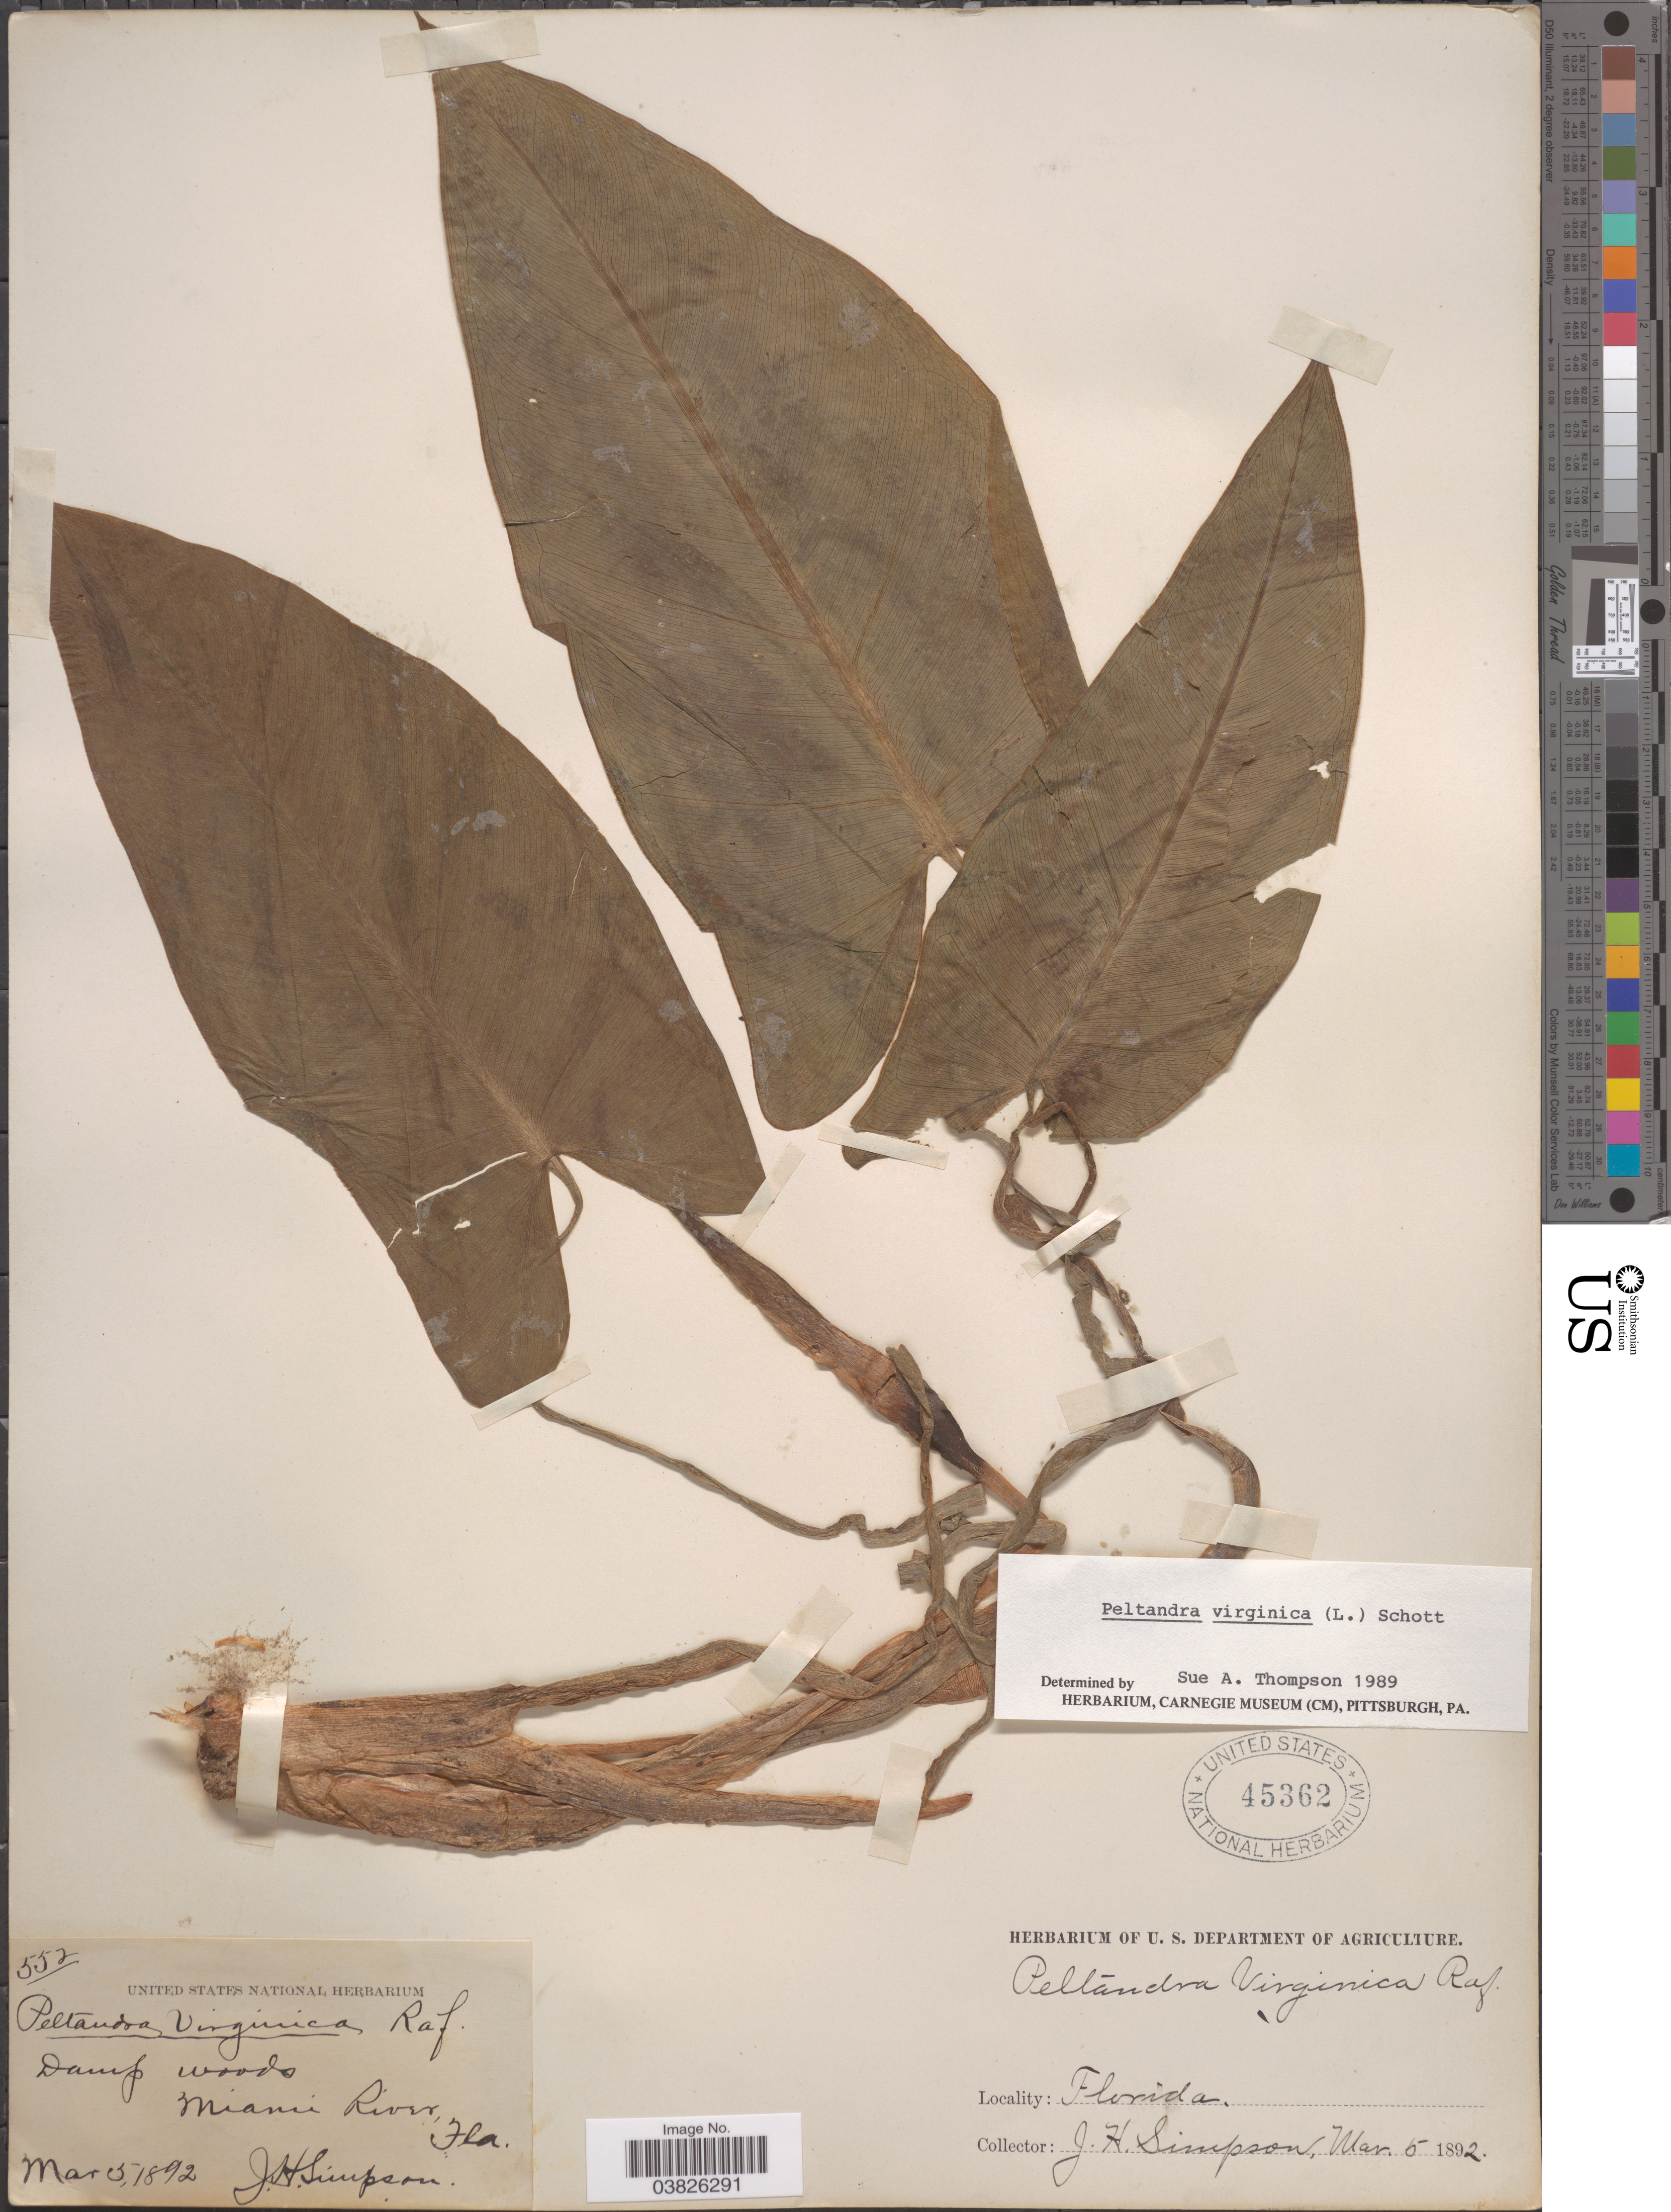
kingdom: Plantae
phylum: Tracheophyta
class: Liliopsida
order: Alismatales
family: Araceae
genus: Peltandra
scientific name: Peltandra virginica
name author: (L.) Schott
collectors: J. H. Simpson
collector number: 552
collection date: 1892-03-05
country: United States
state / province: Florida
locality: Miami River.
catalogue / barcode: US 45362